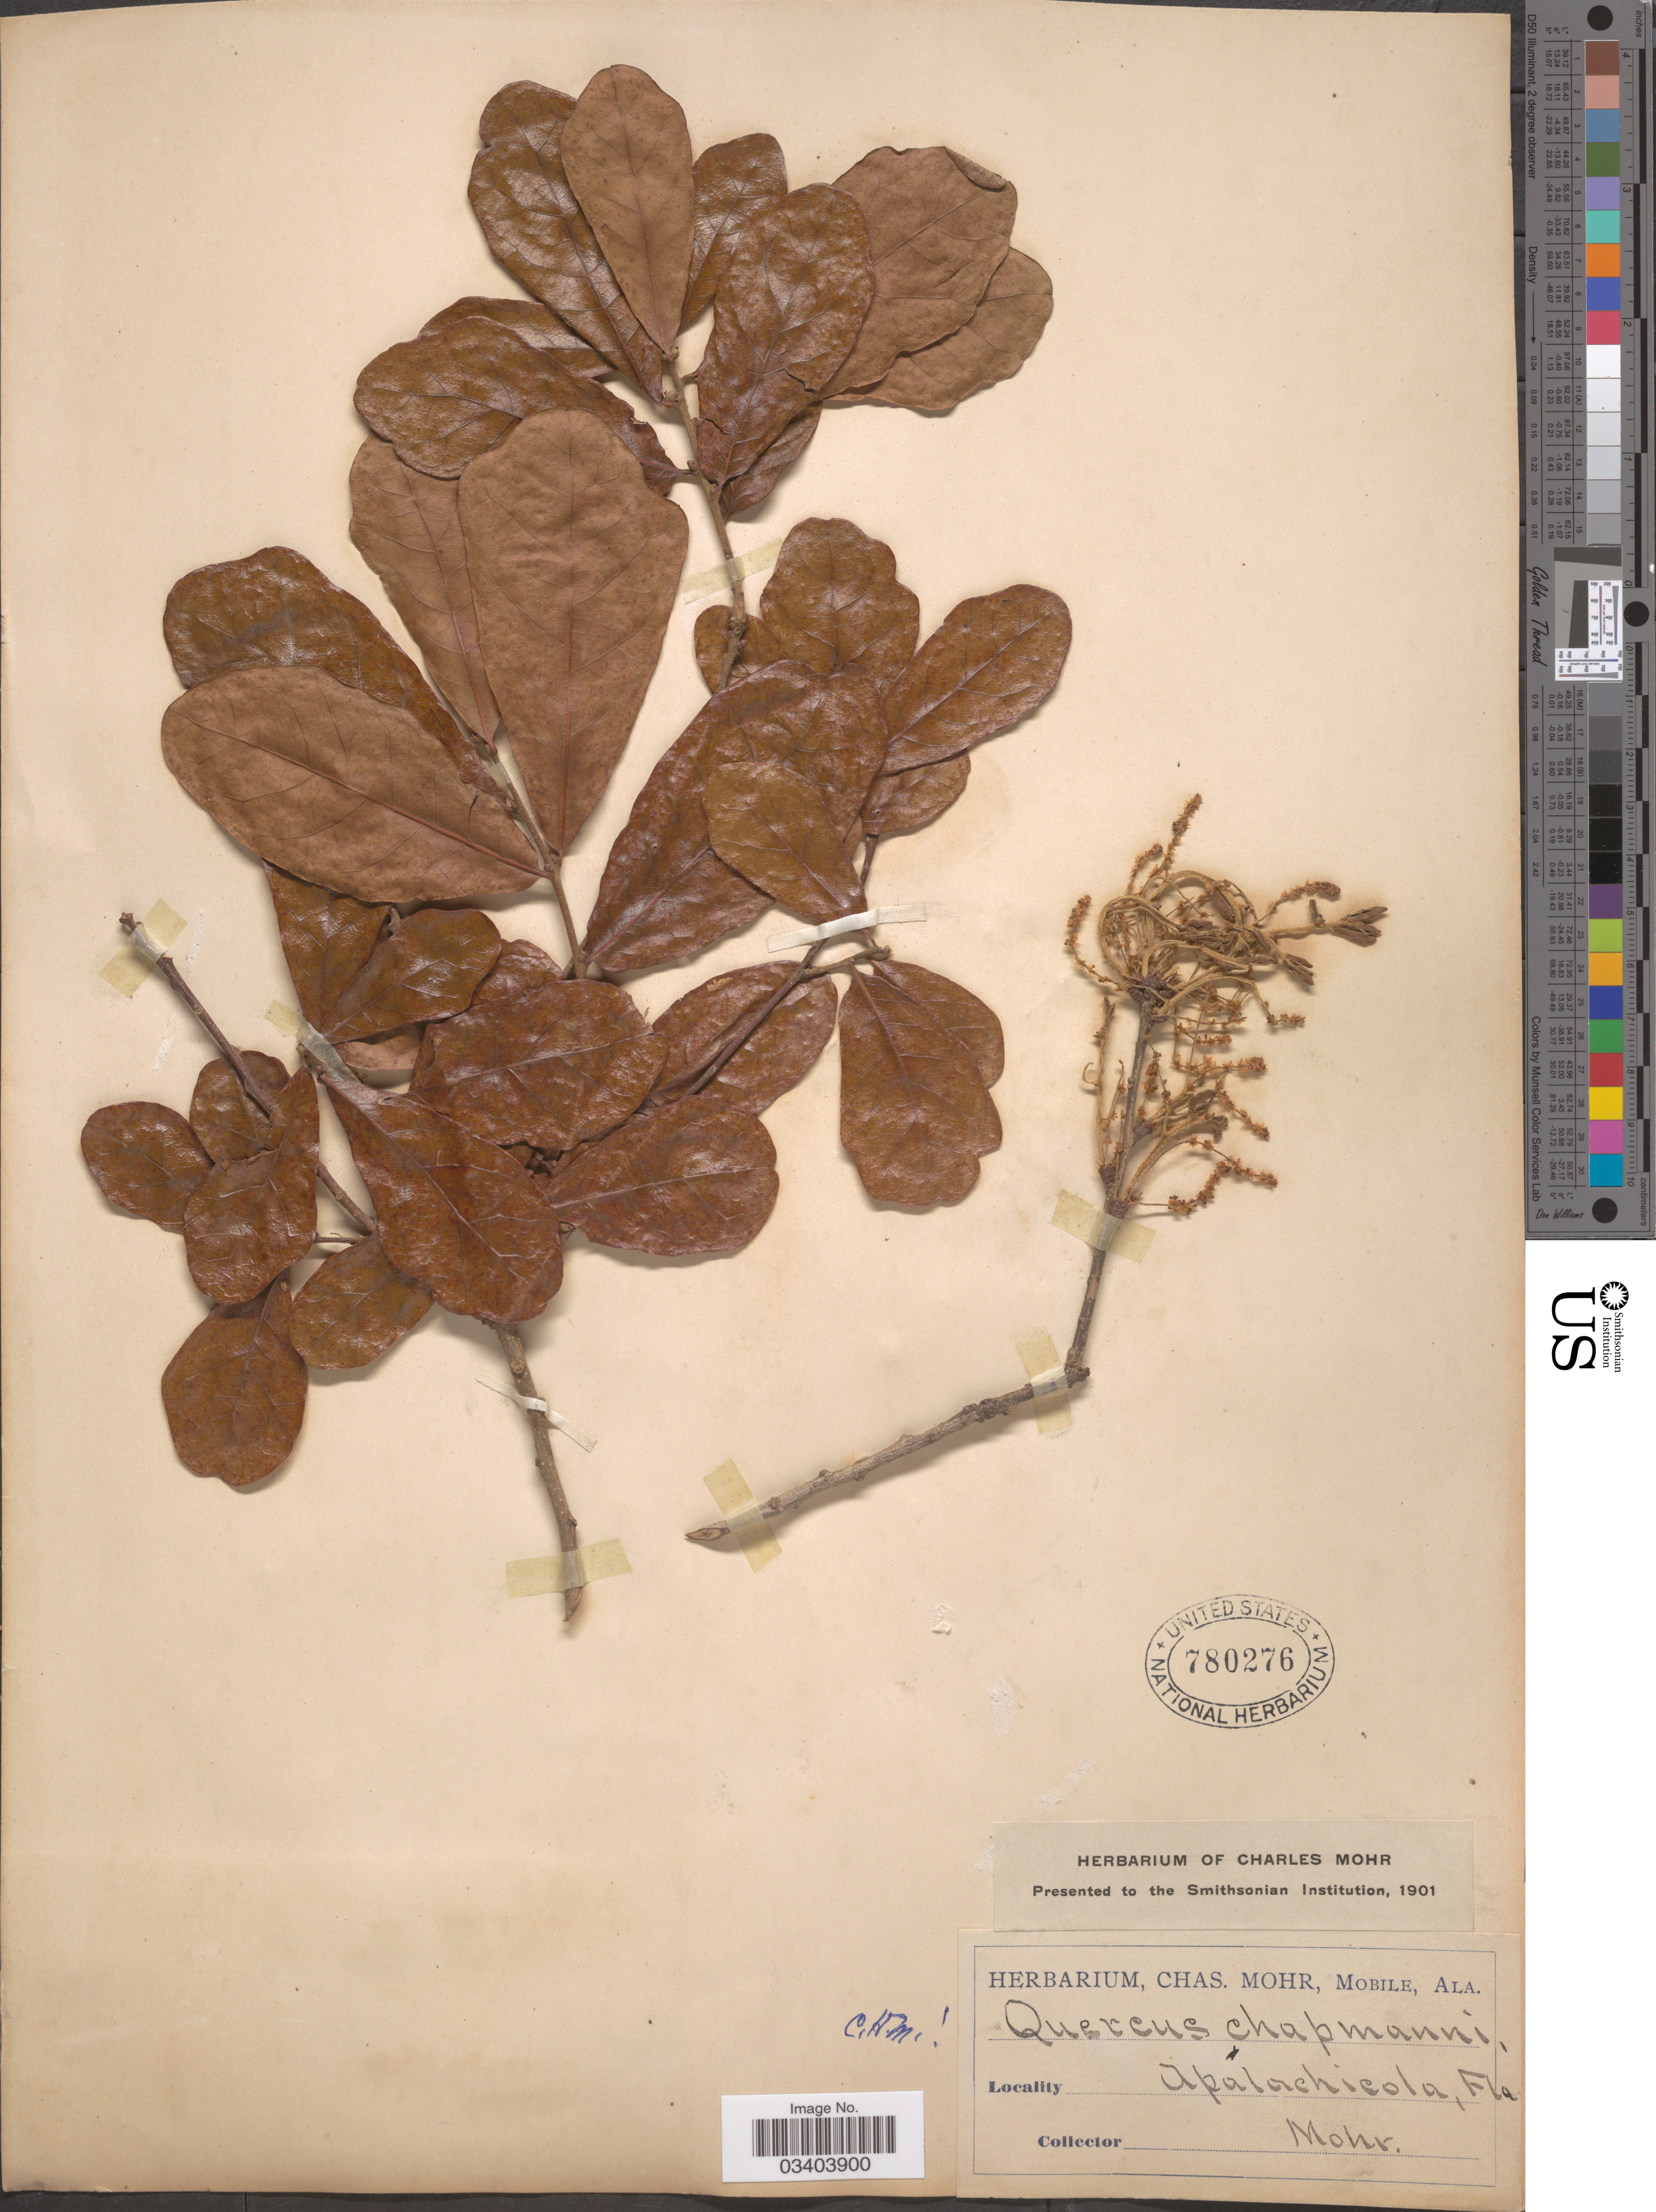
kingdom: Plantae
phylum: Tracheophyta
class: Magnoliopsida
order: Fagales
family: Fagaceae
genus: Quercus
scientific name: Quercus chapmanii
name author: Sarg.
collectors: Mohr, C. T. (herbarium)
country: United States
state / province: Florida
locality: Apalachicola.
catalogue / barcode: US 780276